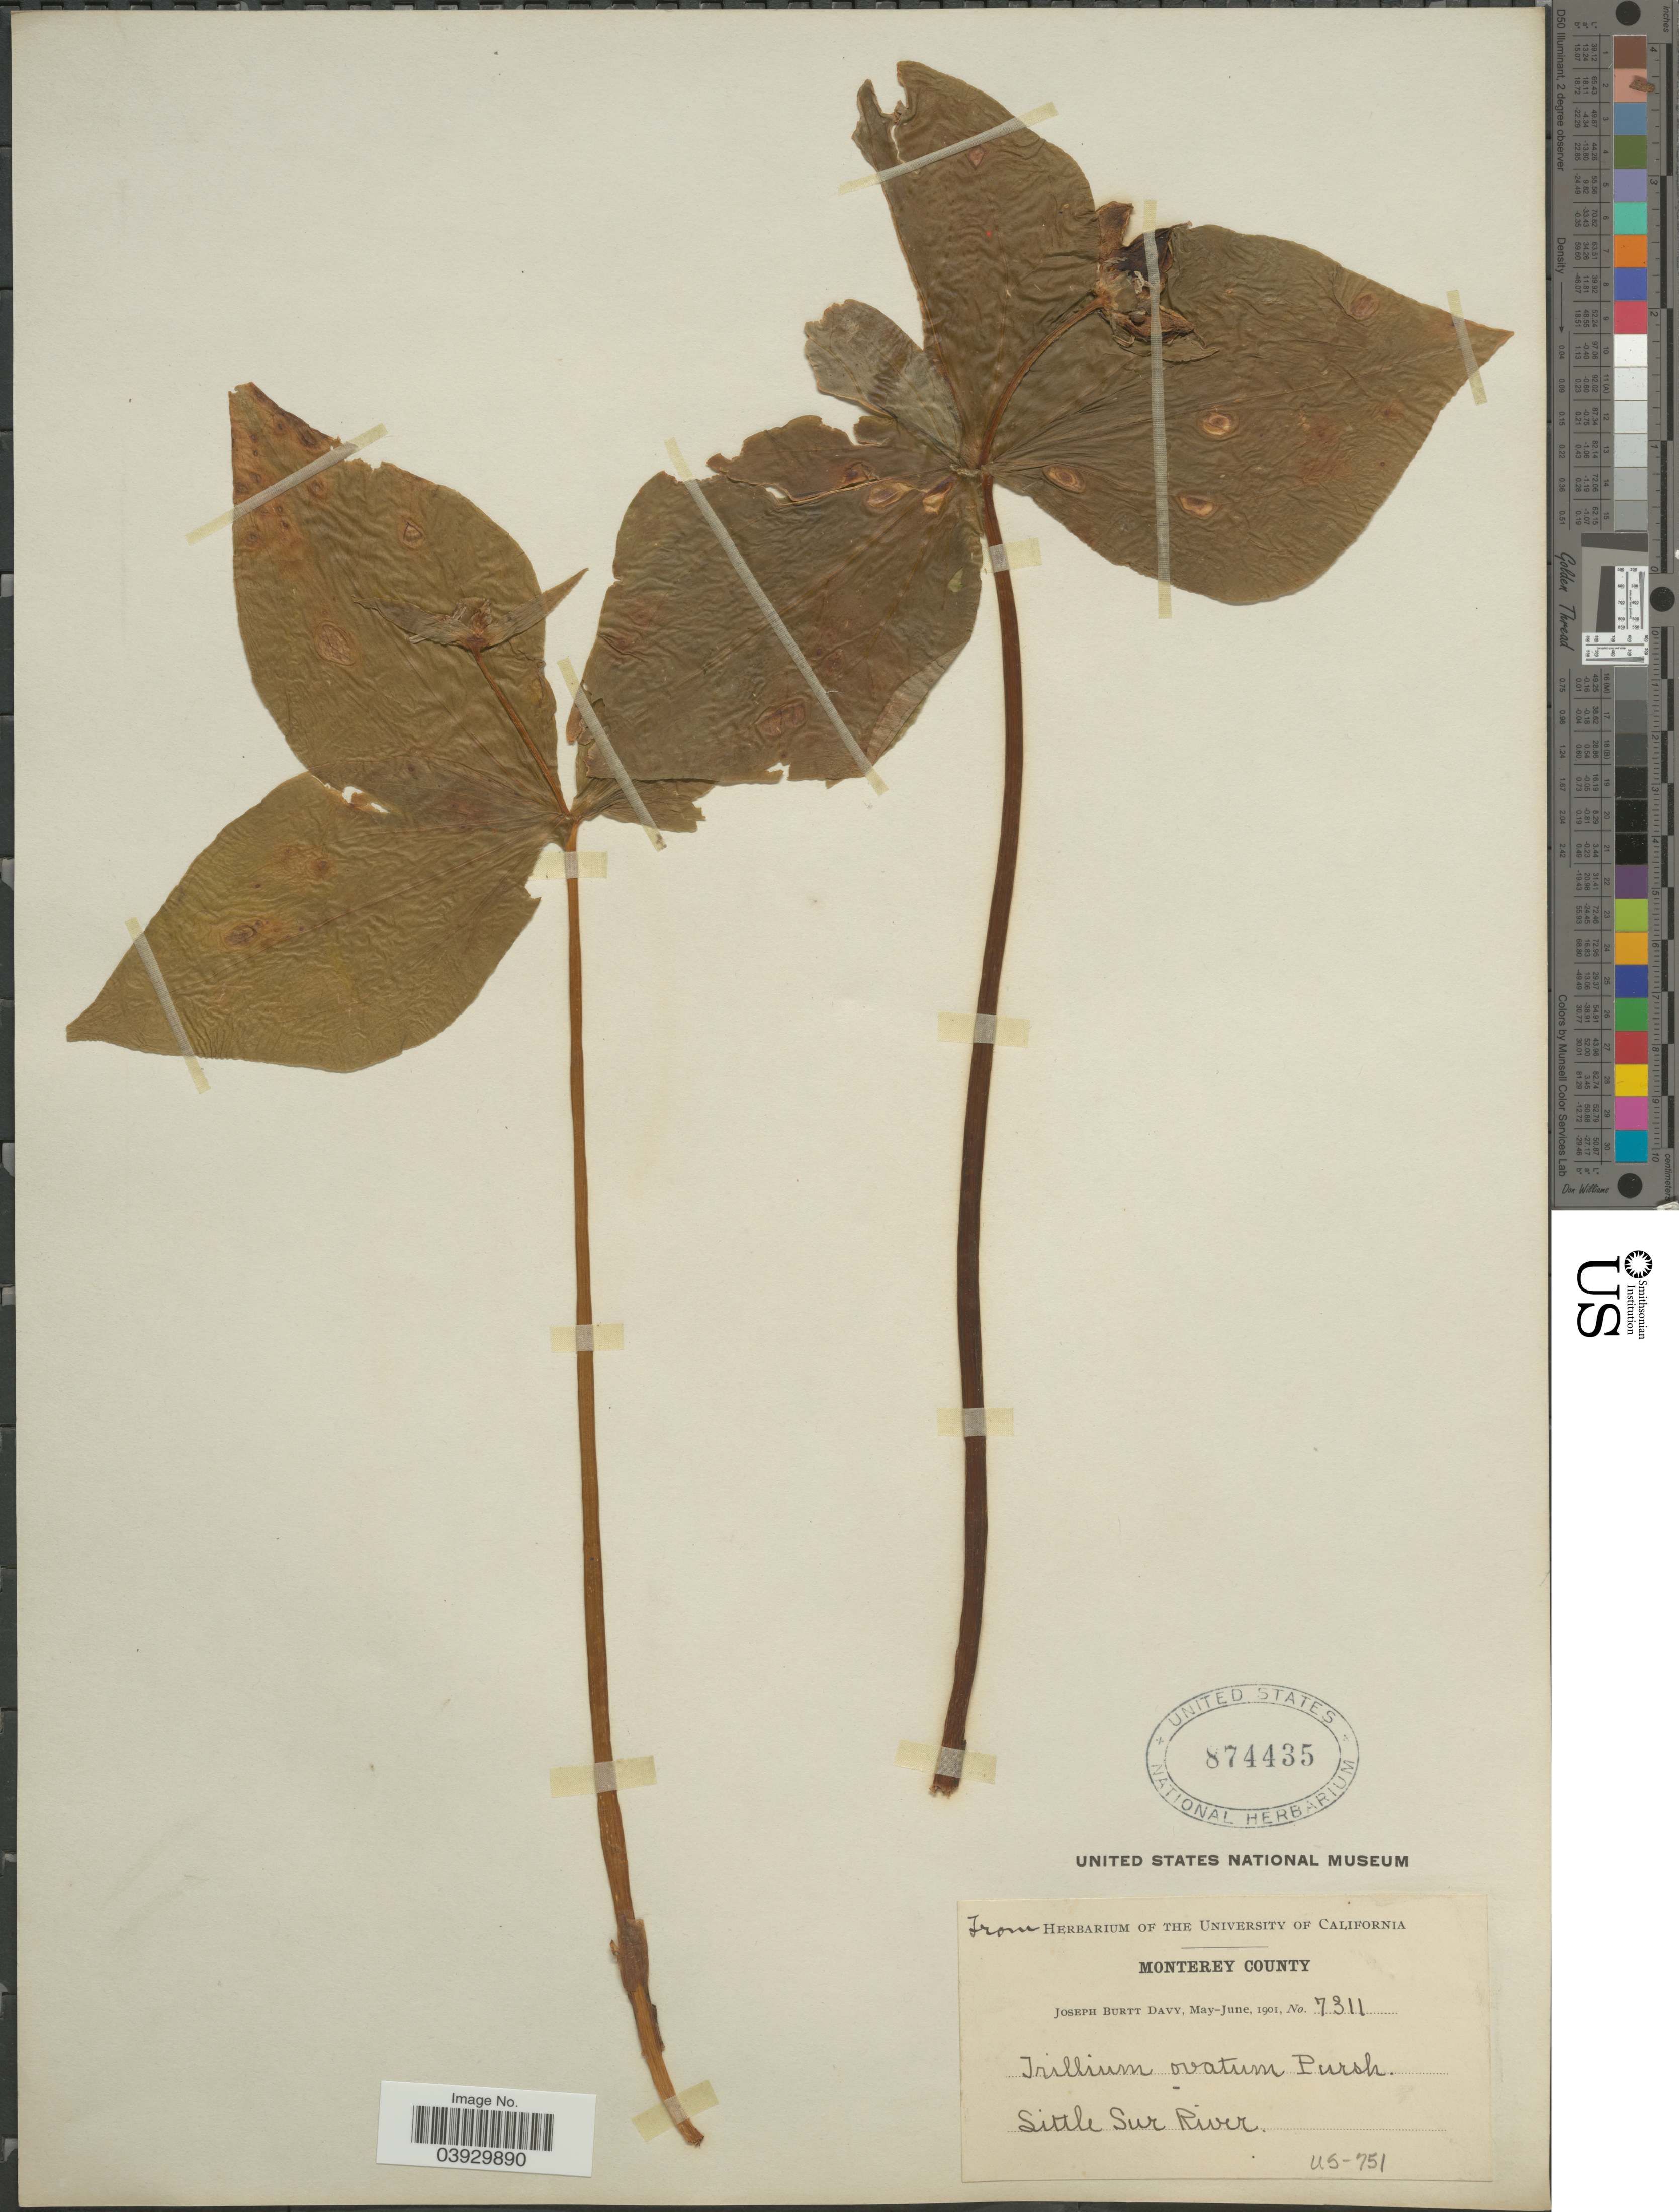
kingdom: Plantae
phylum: Tracheophyta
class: Liliopsida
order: Liliales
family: Melanthiaceae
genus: Trillium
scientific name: Trillium ovatum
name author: Pursh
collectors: J. Burtt Davy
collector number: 7311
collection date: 1901-05/1901-06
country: United States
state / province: California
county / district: Monterey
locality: Monterey County. Little Sur River.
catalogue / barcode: US 874435